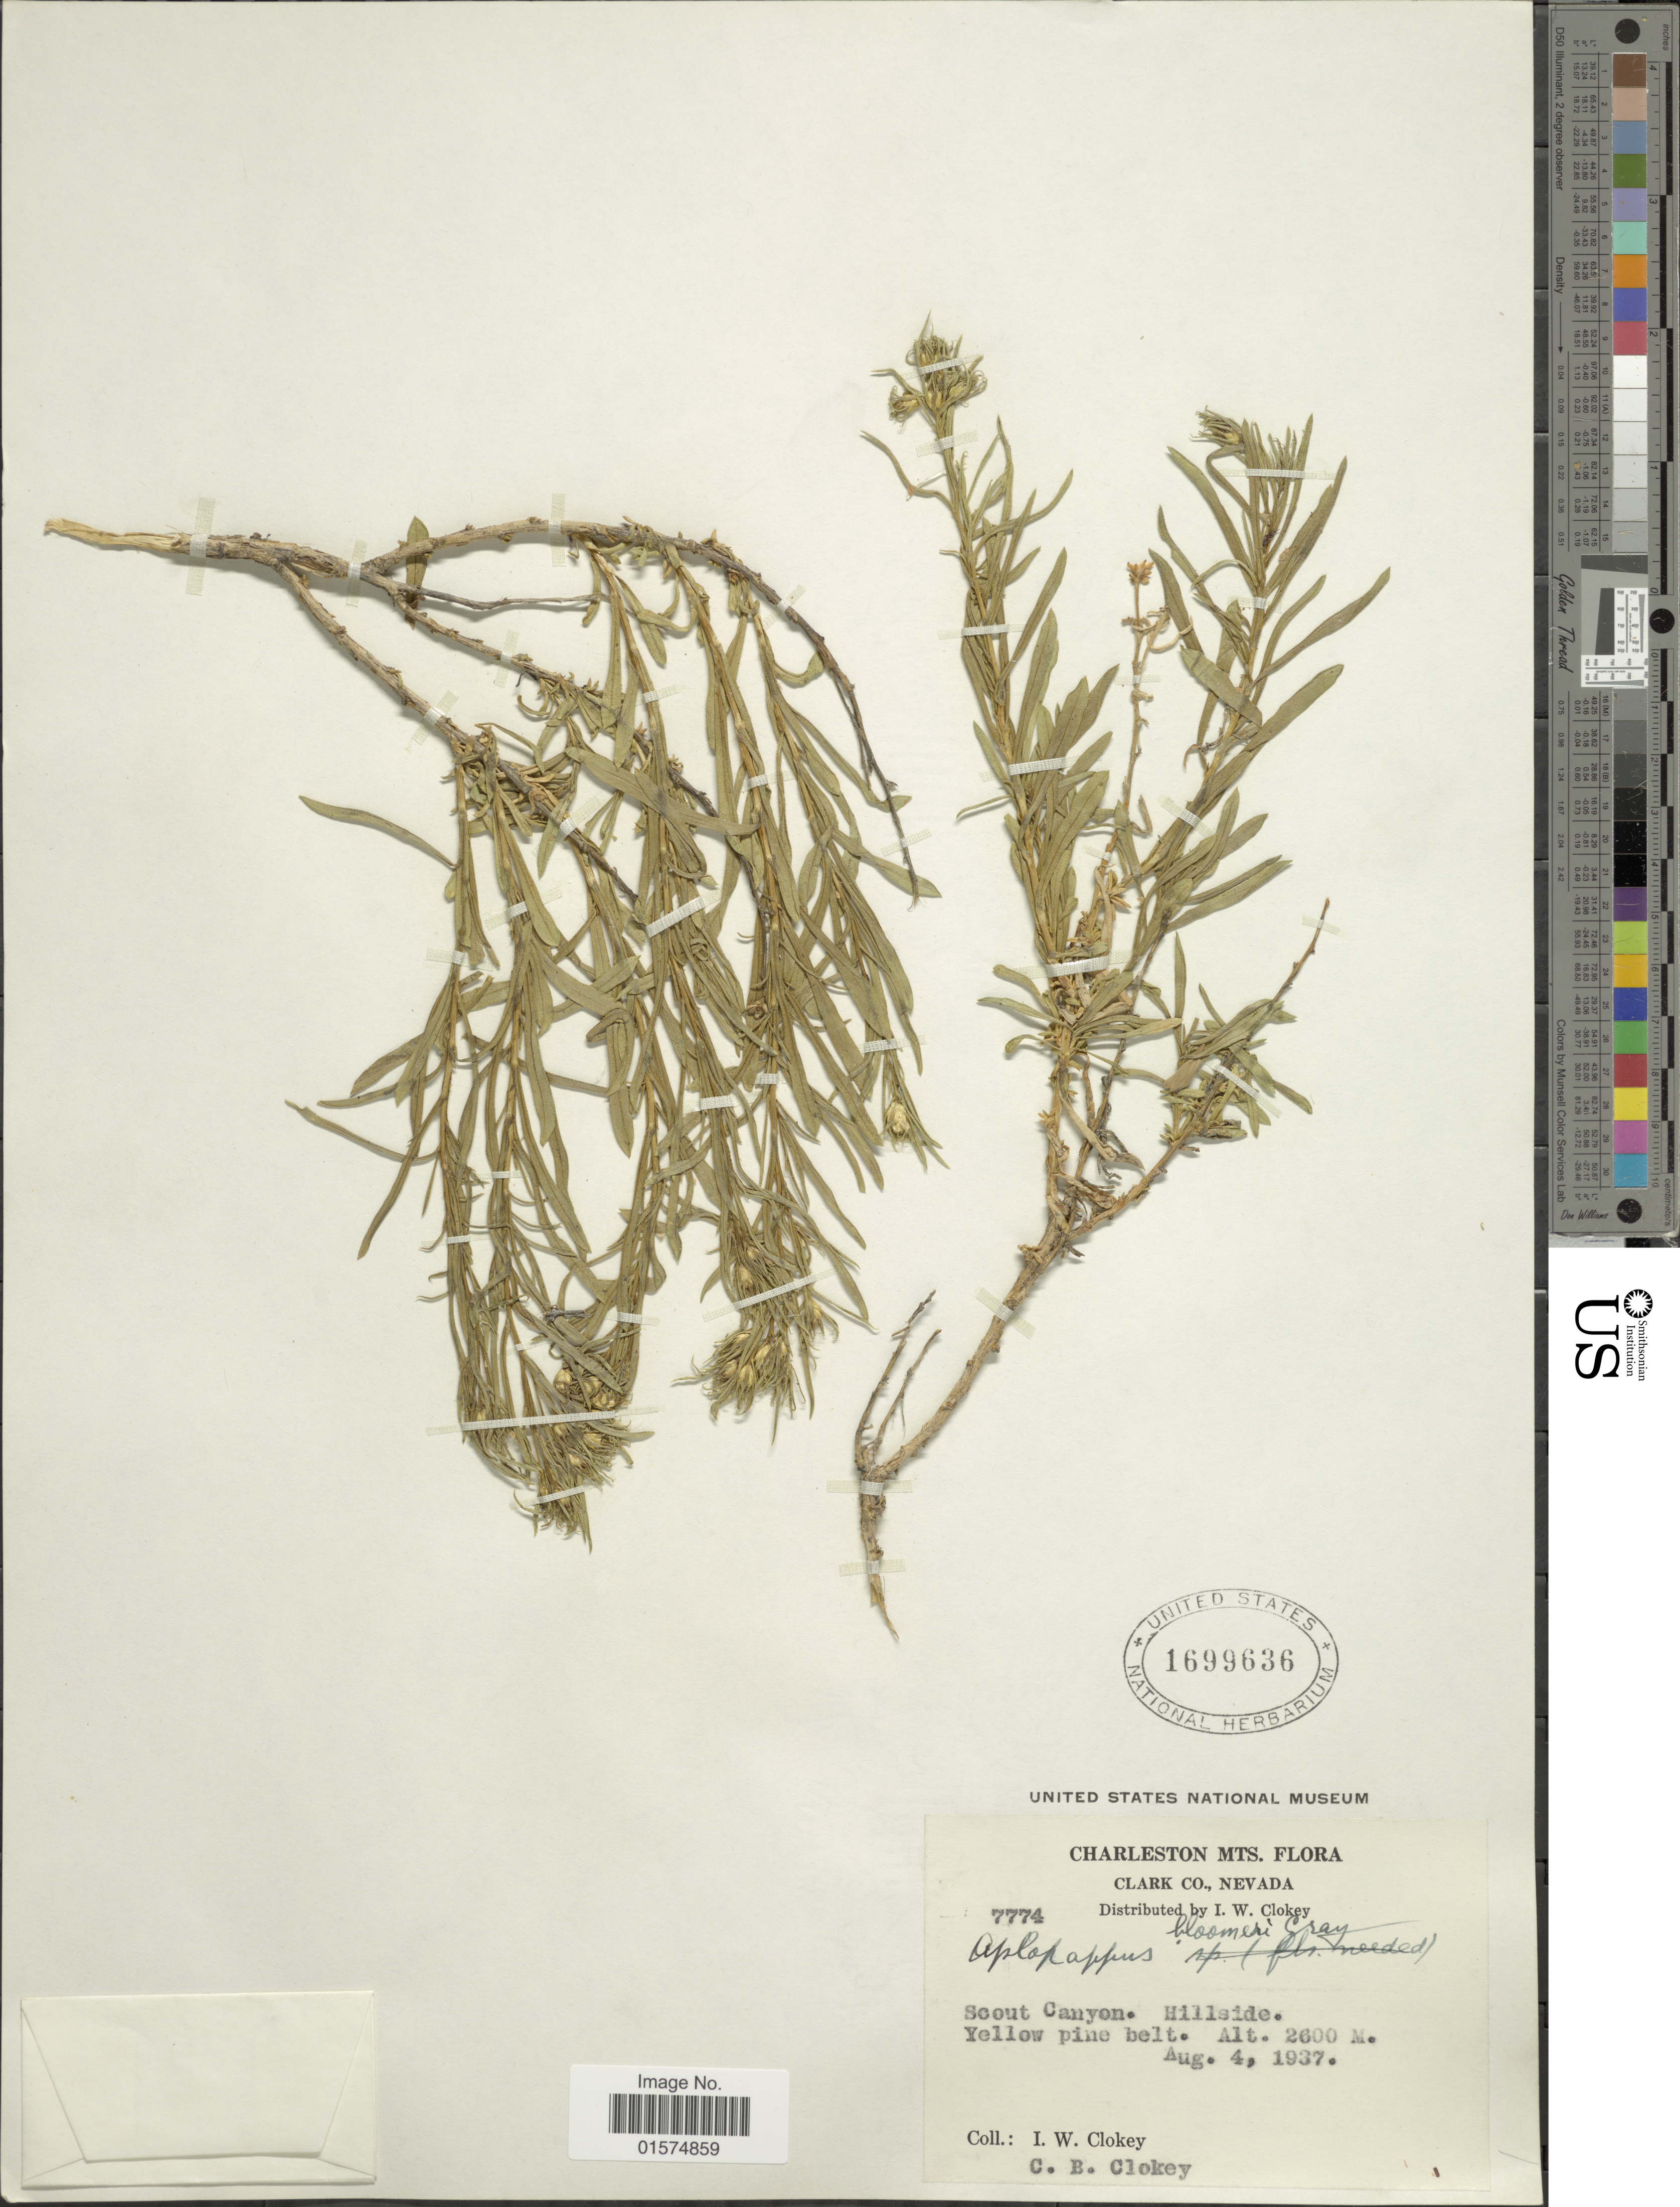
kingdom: Plantae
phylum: Tracheophyta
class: Magnoliopsida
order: Asterales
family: Asteraceae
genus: Ericameria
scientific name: Ericameria bloomeri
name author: (A. Gray) J.F. Macbr.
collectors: I. W. Clokey & C. Clokey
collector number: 7774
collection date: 1937-08-04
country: United States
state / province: Nevada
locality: Charleston Mts. Clark Co. Scout Canyon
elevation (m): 2600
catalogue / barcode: US 1699636